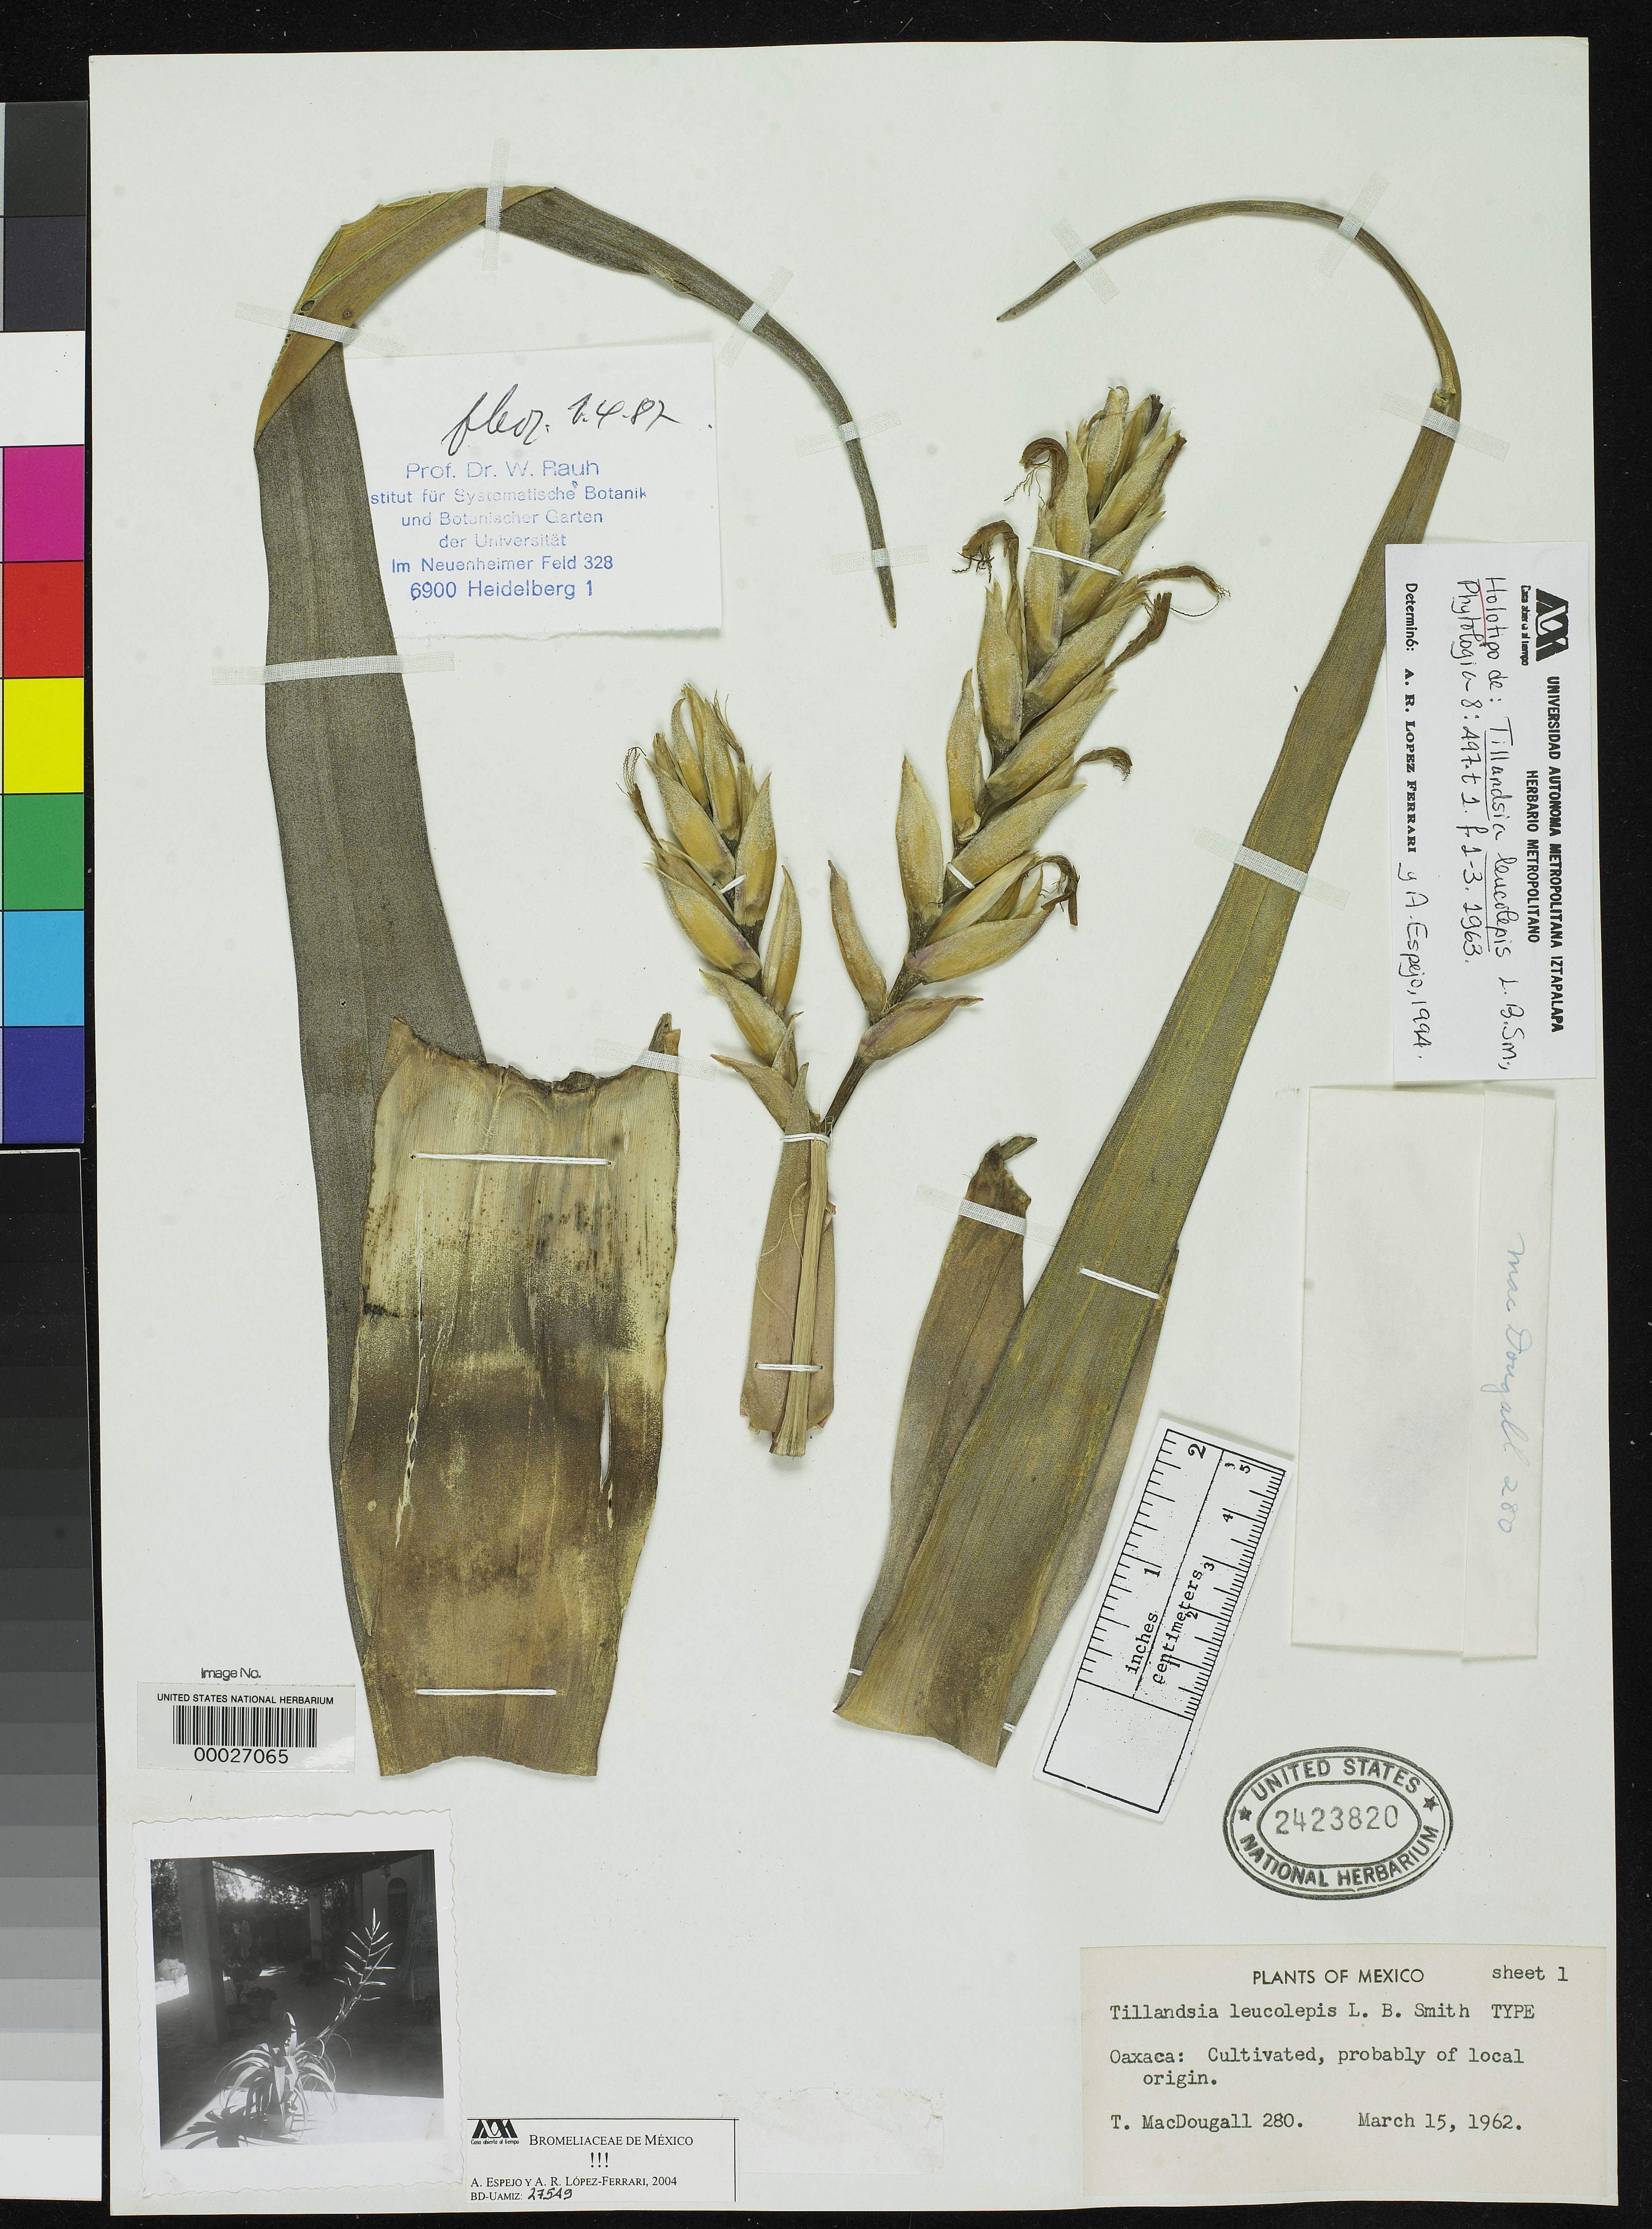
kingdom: Plantae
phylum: Tracheophyta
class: Liliopsida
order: Poales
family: Bromeliaceae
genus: Tillandsia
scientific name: Tillandsia leucolepis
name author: L.B. Sm.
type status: Holotype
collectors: T. Macdougall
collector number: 280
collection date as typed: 15 Mar 1962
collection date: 1962-03-15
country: Mexico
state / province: Oaxaca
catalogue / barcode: US 2423820